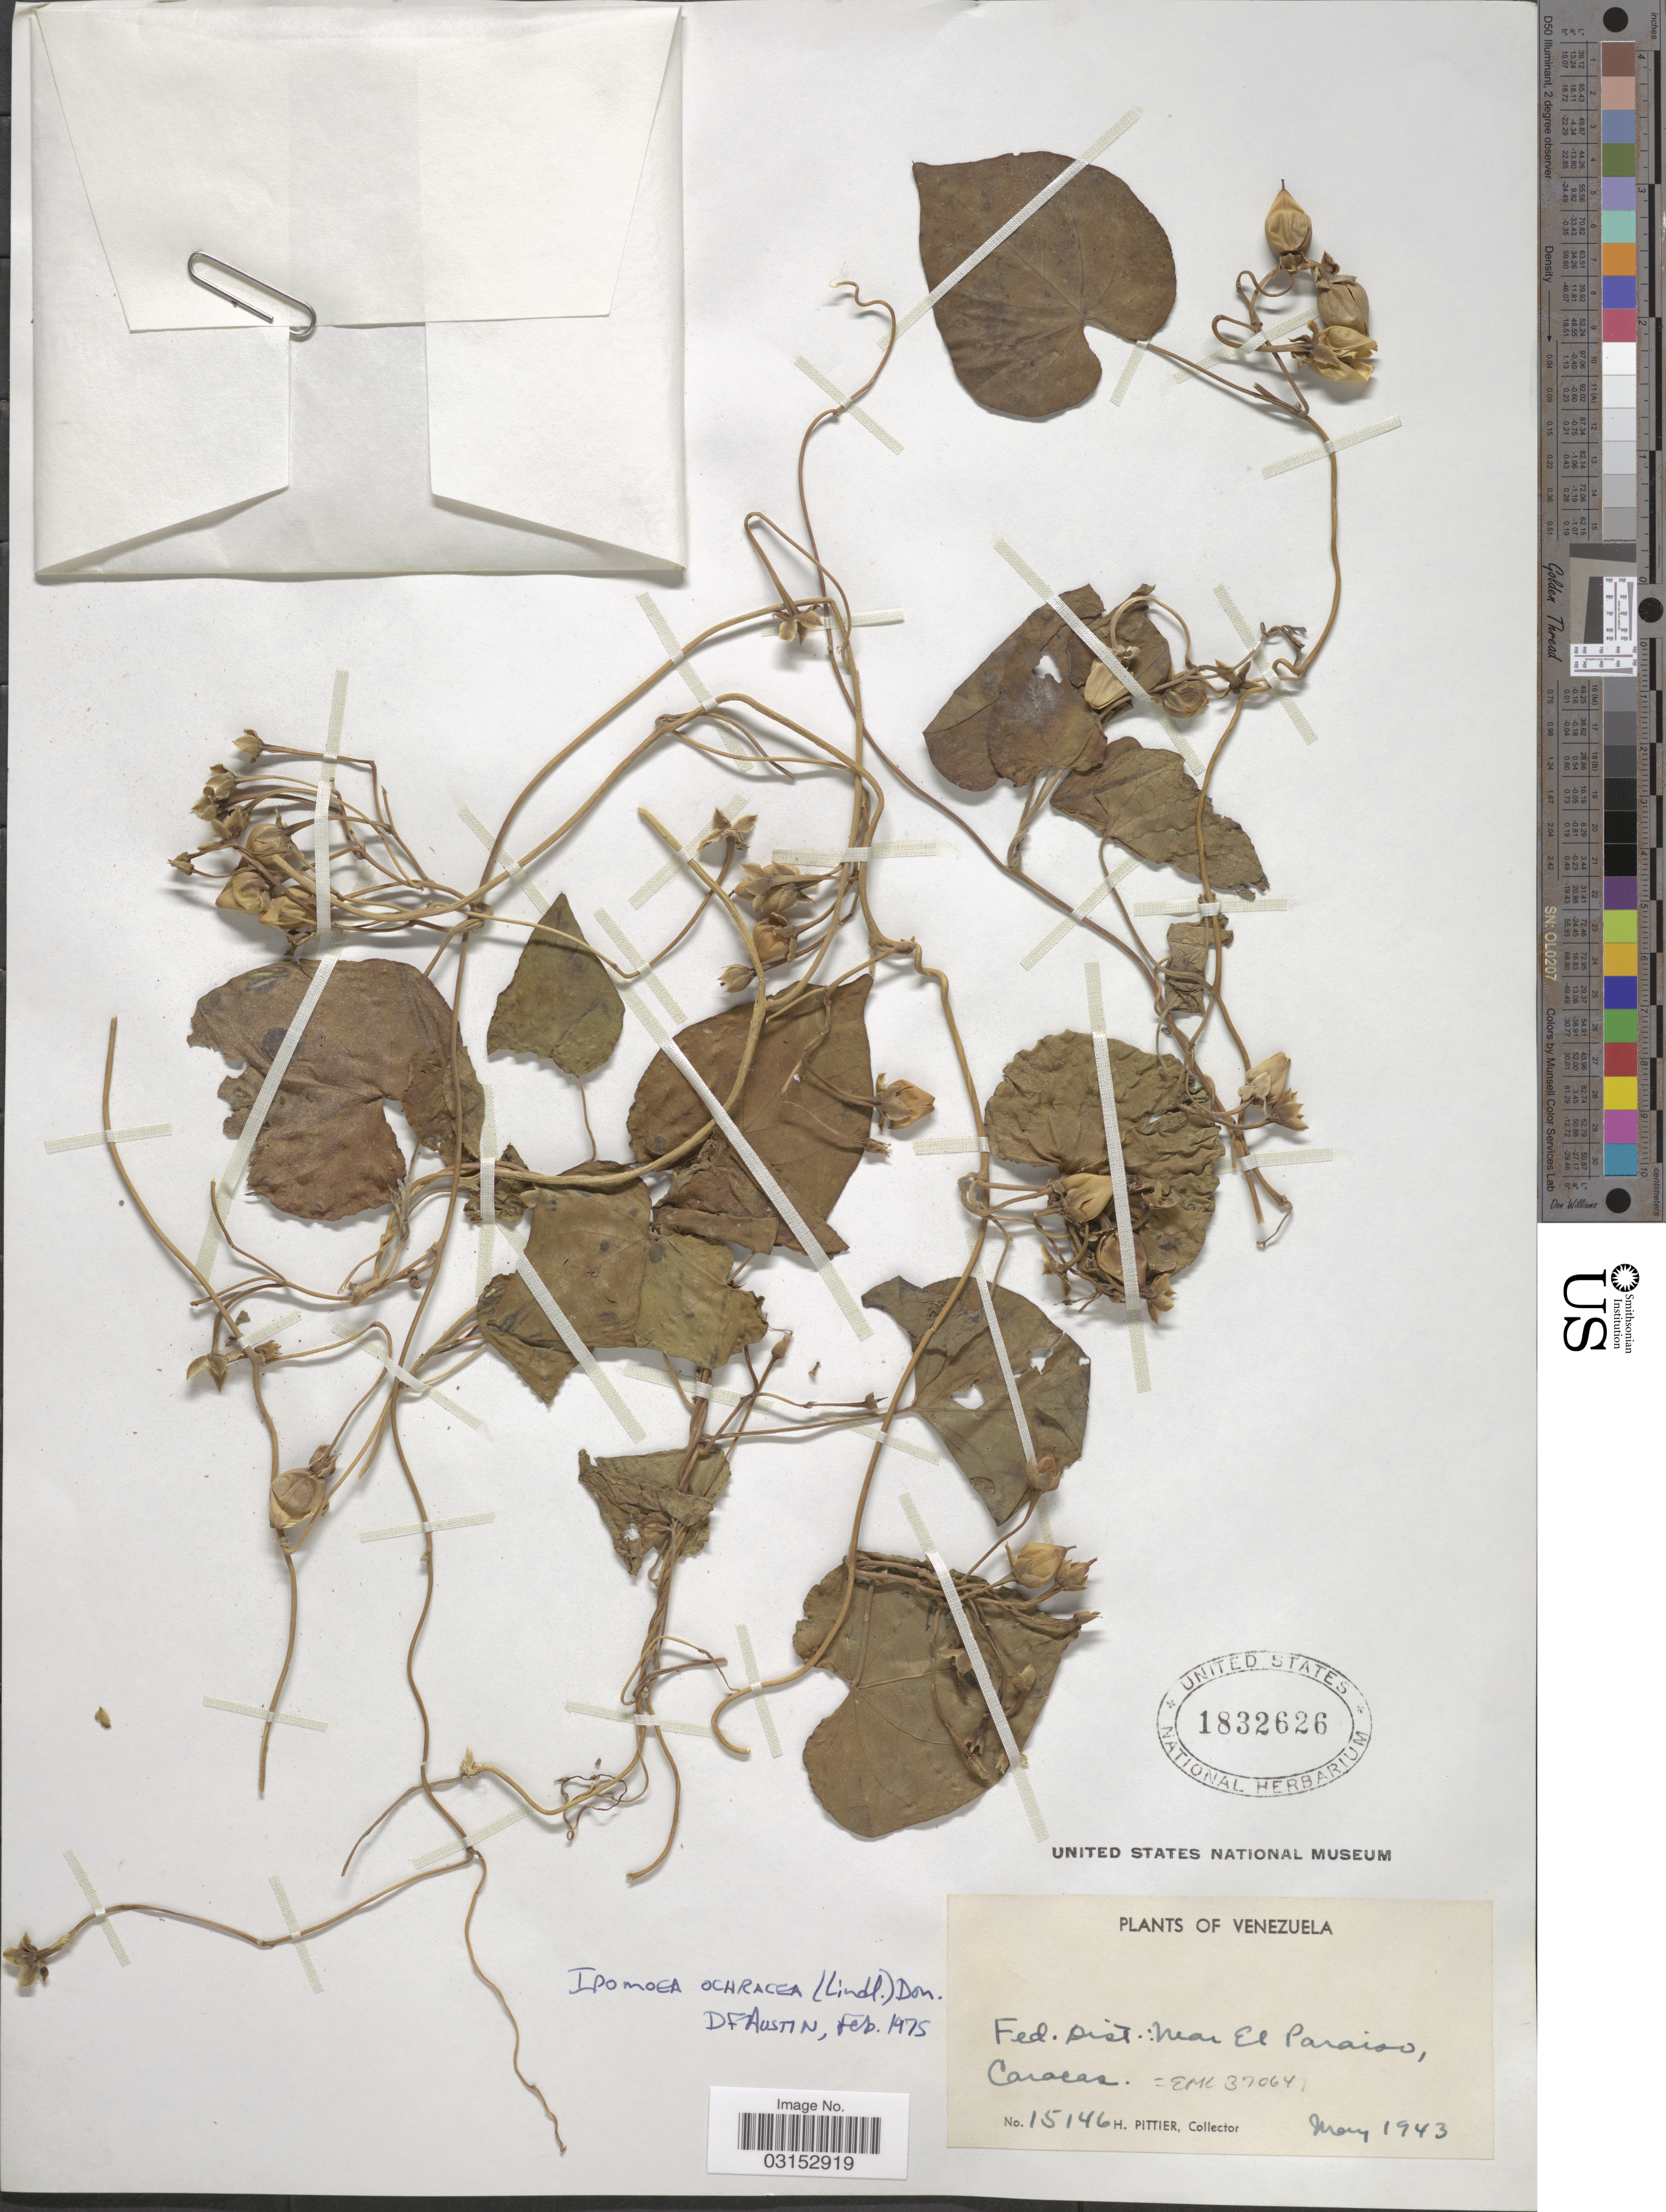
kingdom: Plantae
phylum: Tracheophyta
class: Magnoliopsida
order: Solanales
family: Convolvulaceae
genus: Ipomoea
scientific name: Ipomoea ochracea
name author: (Lindl.) G. Don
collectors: H. F. Pittier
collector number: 15146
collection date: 1943-05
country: Venezuela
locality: Fed. Dist.: near El Paraiso, Caracas.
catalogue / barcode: US 1832626